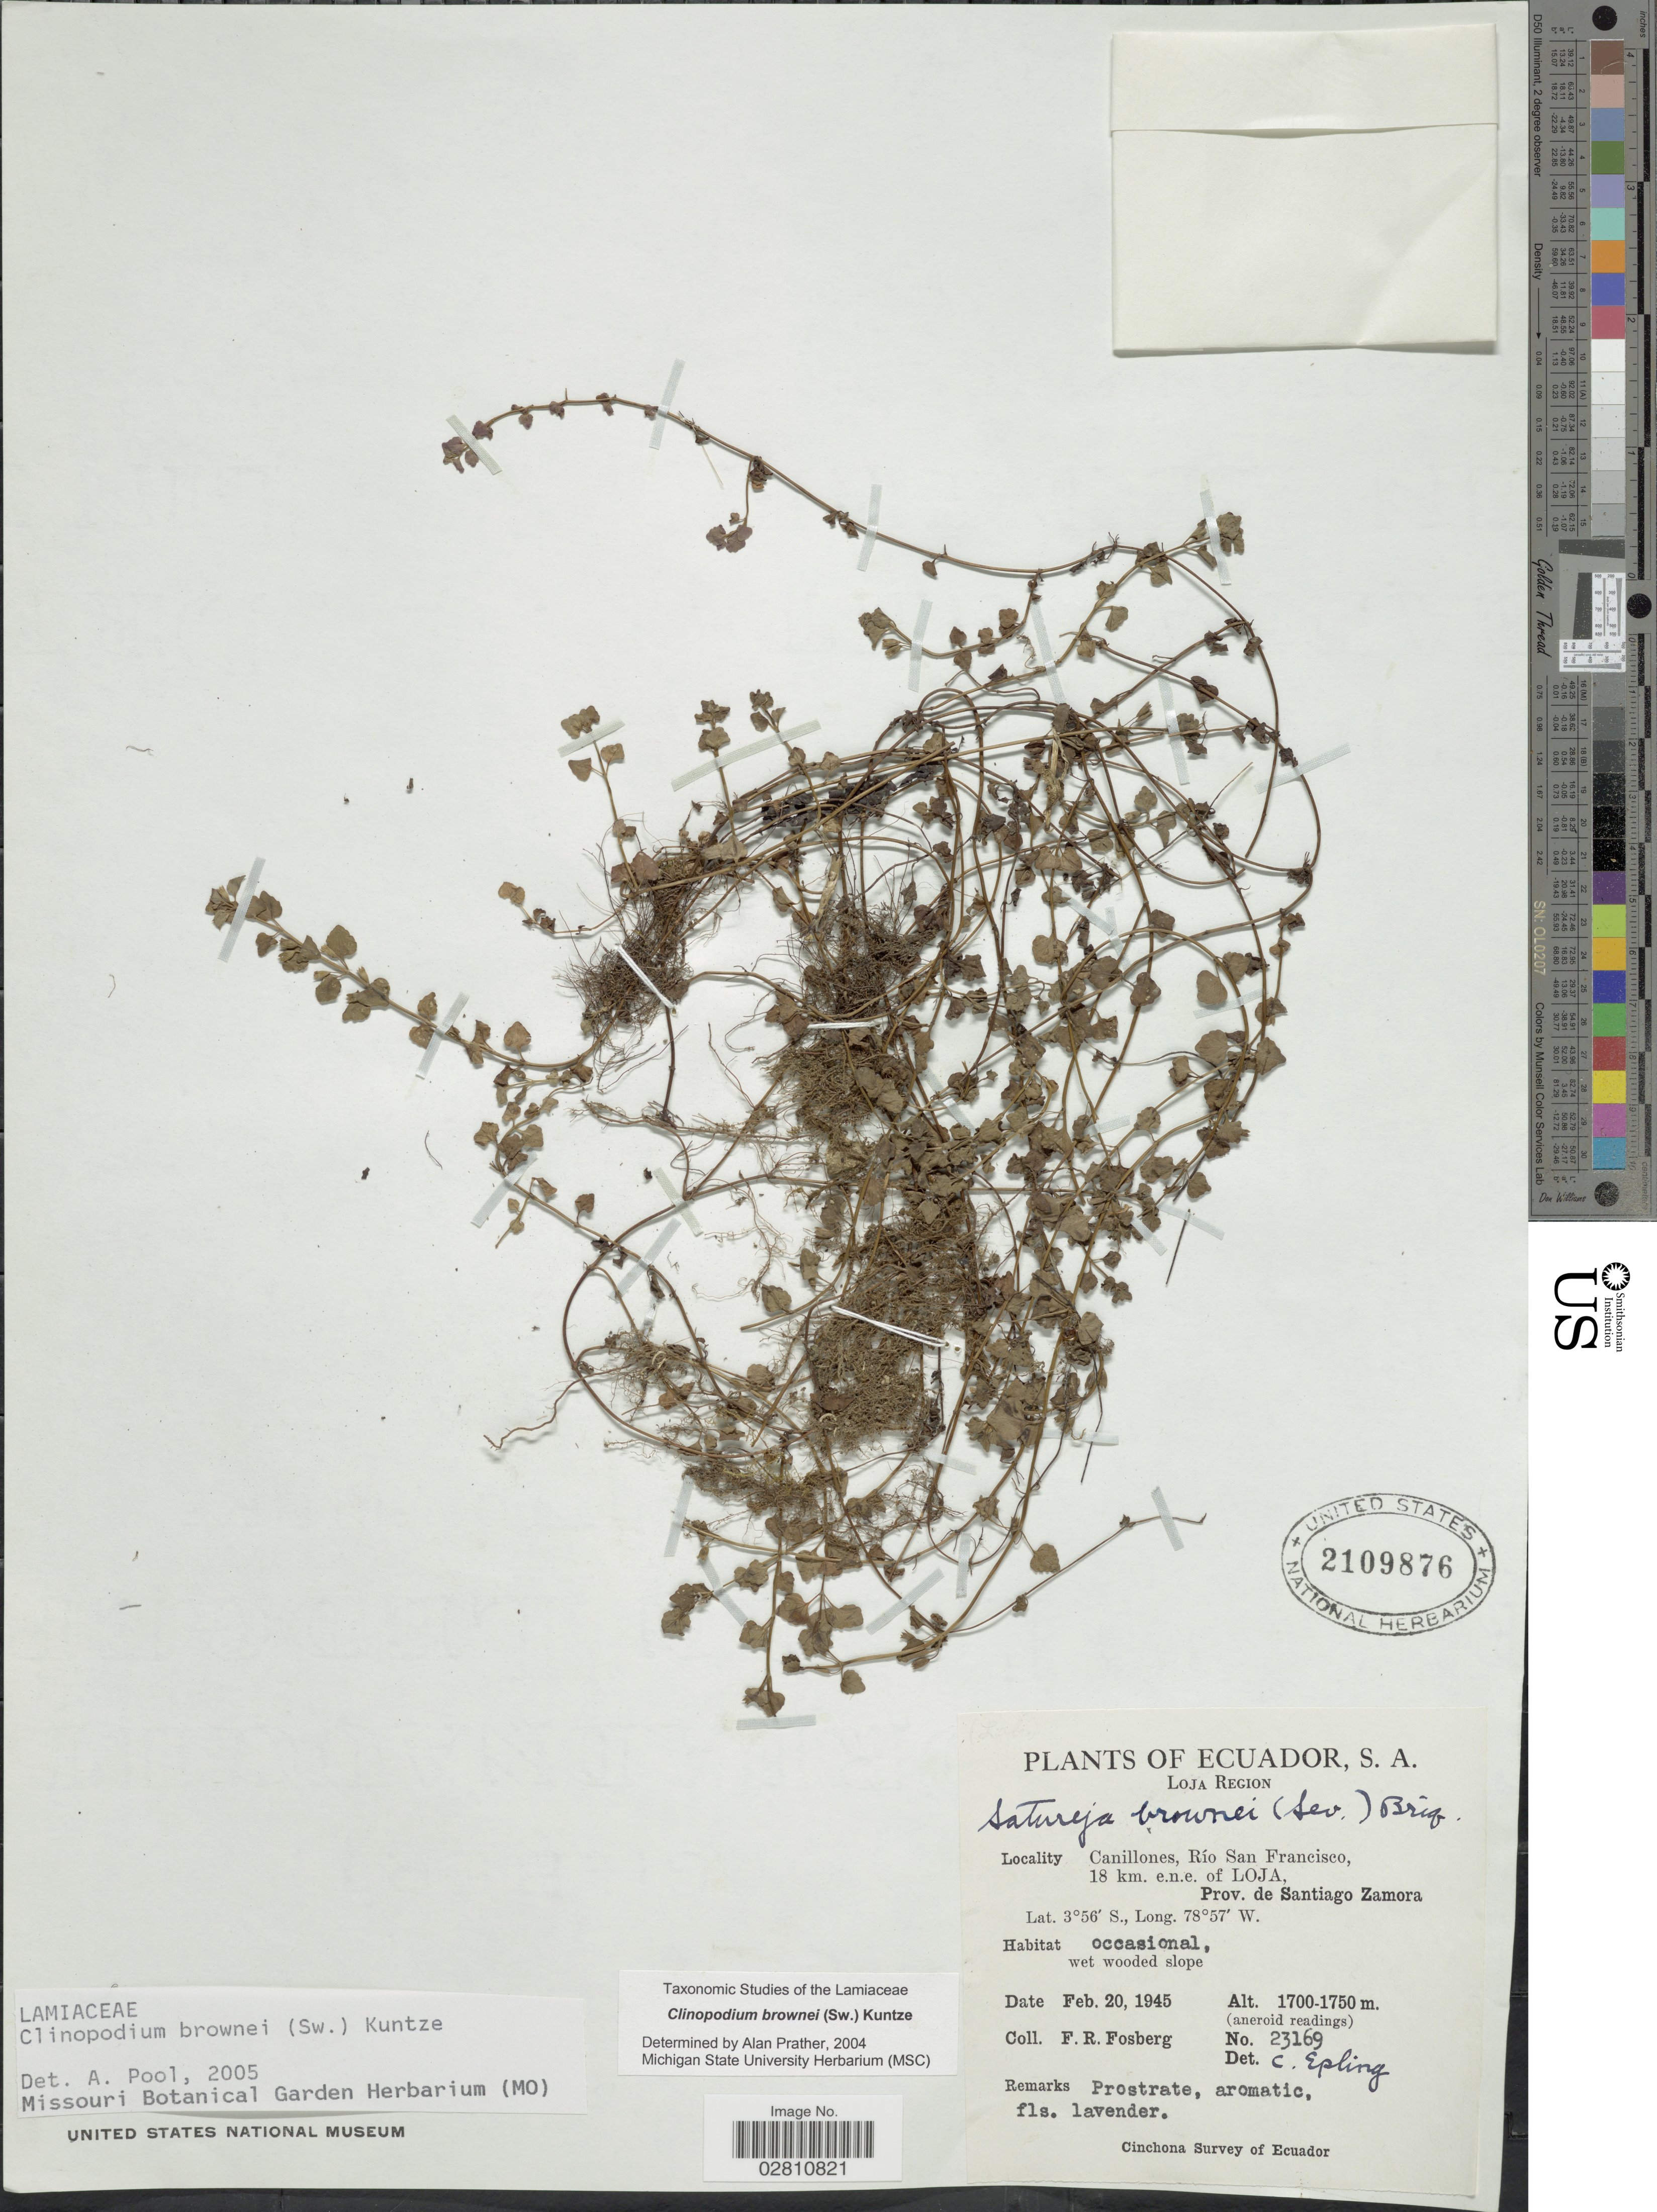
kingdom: Plantae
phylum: Tracheophyta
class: Magnoliopsida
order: Lamiales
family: Lamiaceae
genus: Clinopodium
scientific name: Clinopodium brownei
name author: (Sw.) Kuntze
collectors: F. R. Fosberg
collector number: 23169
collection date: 1945-02-20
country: Ecuador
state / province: Loja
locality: Loja Region, Canillones, Río San Francisco, 18 km e.n.e. of Loja, Prov. de Santiago Zamora.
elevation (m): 1700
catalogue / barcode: US 2109876